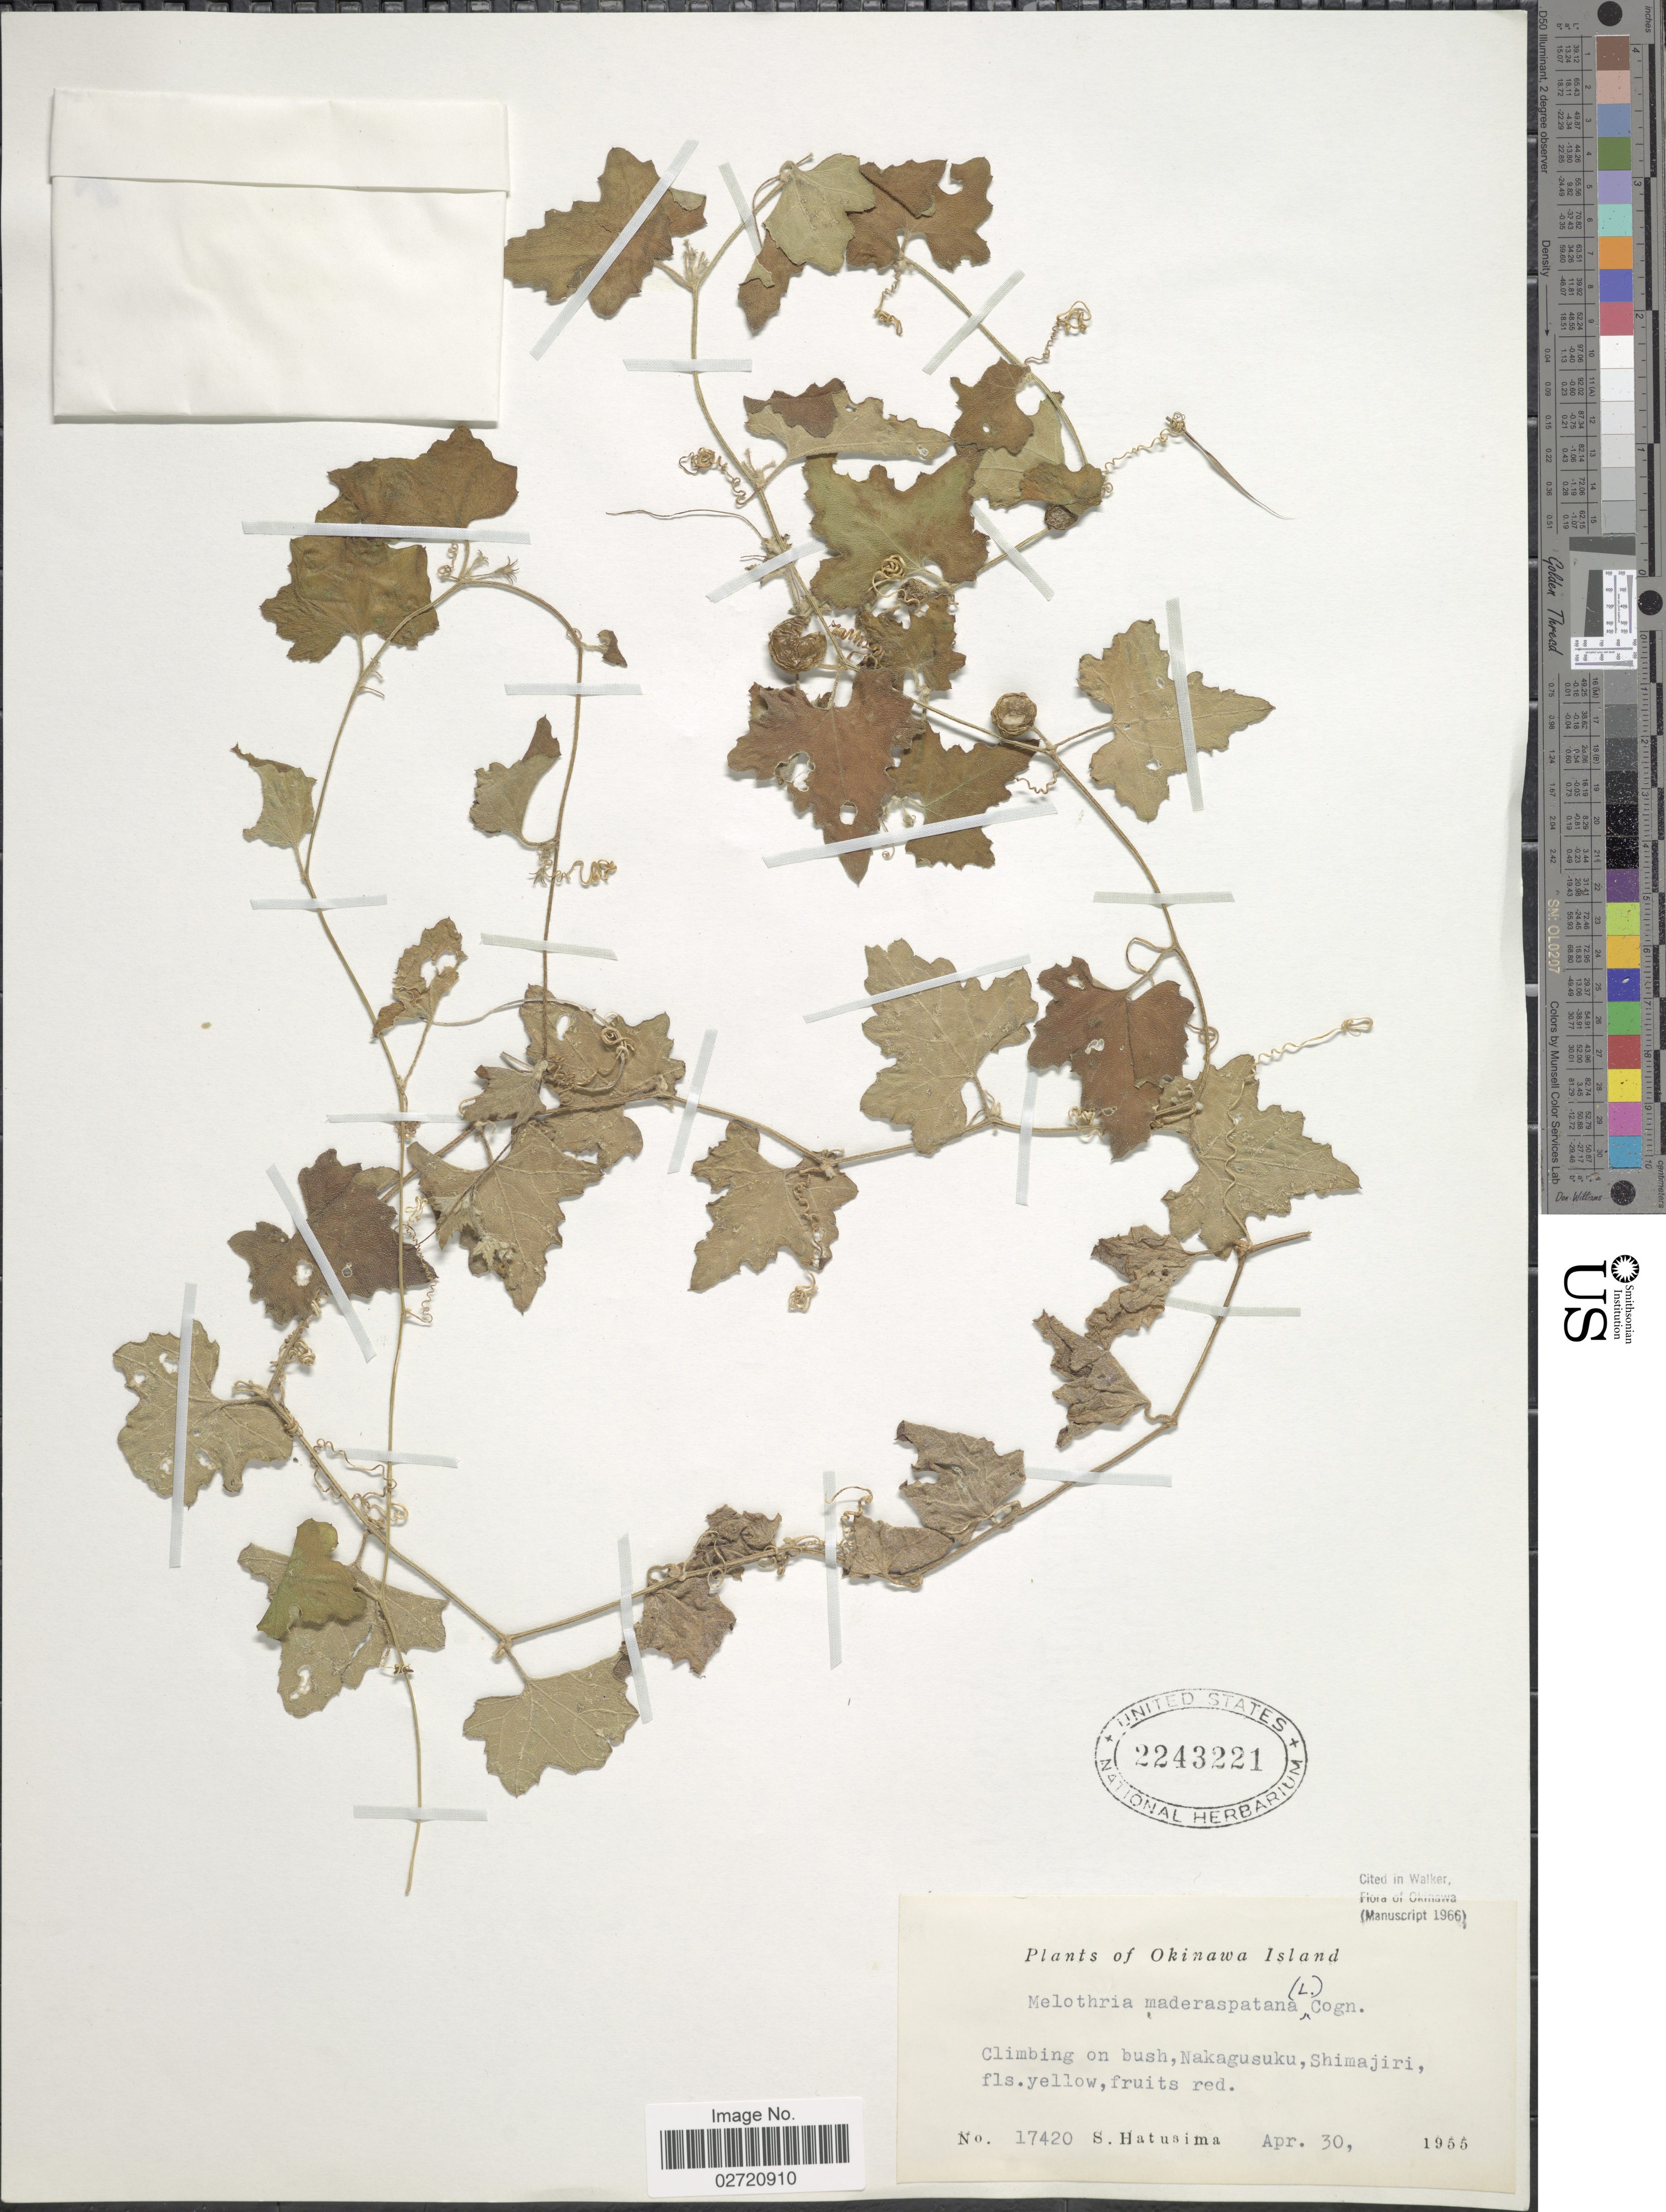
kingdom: Plantae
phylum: Tracheophyta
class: Magnoliopsida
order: Cucurbitales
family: Cucurbitaceae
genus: Cucumis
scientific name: Cucumis maderaspatanus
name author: L.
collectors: S. Hatusima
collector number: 17420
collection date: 1955-04-30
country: Japan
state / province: Okinawa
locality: Nakagusuku, Shimajiri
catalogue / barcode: US 2243221